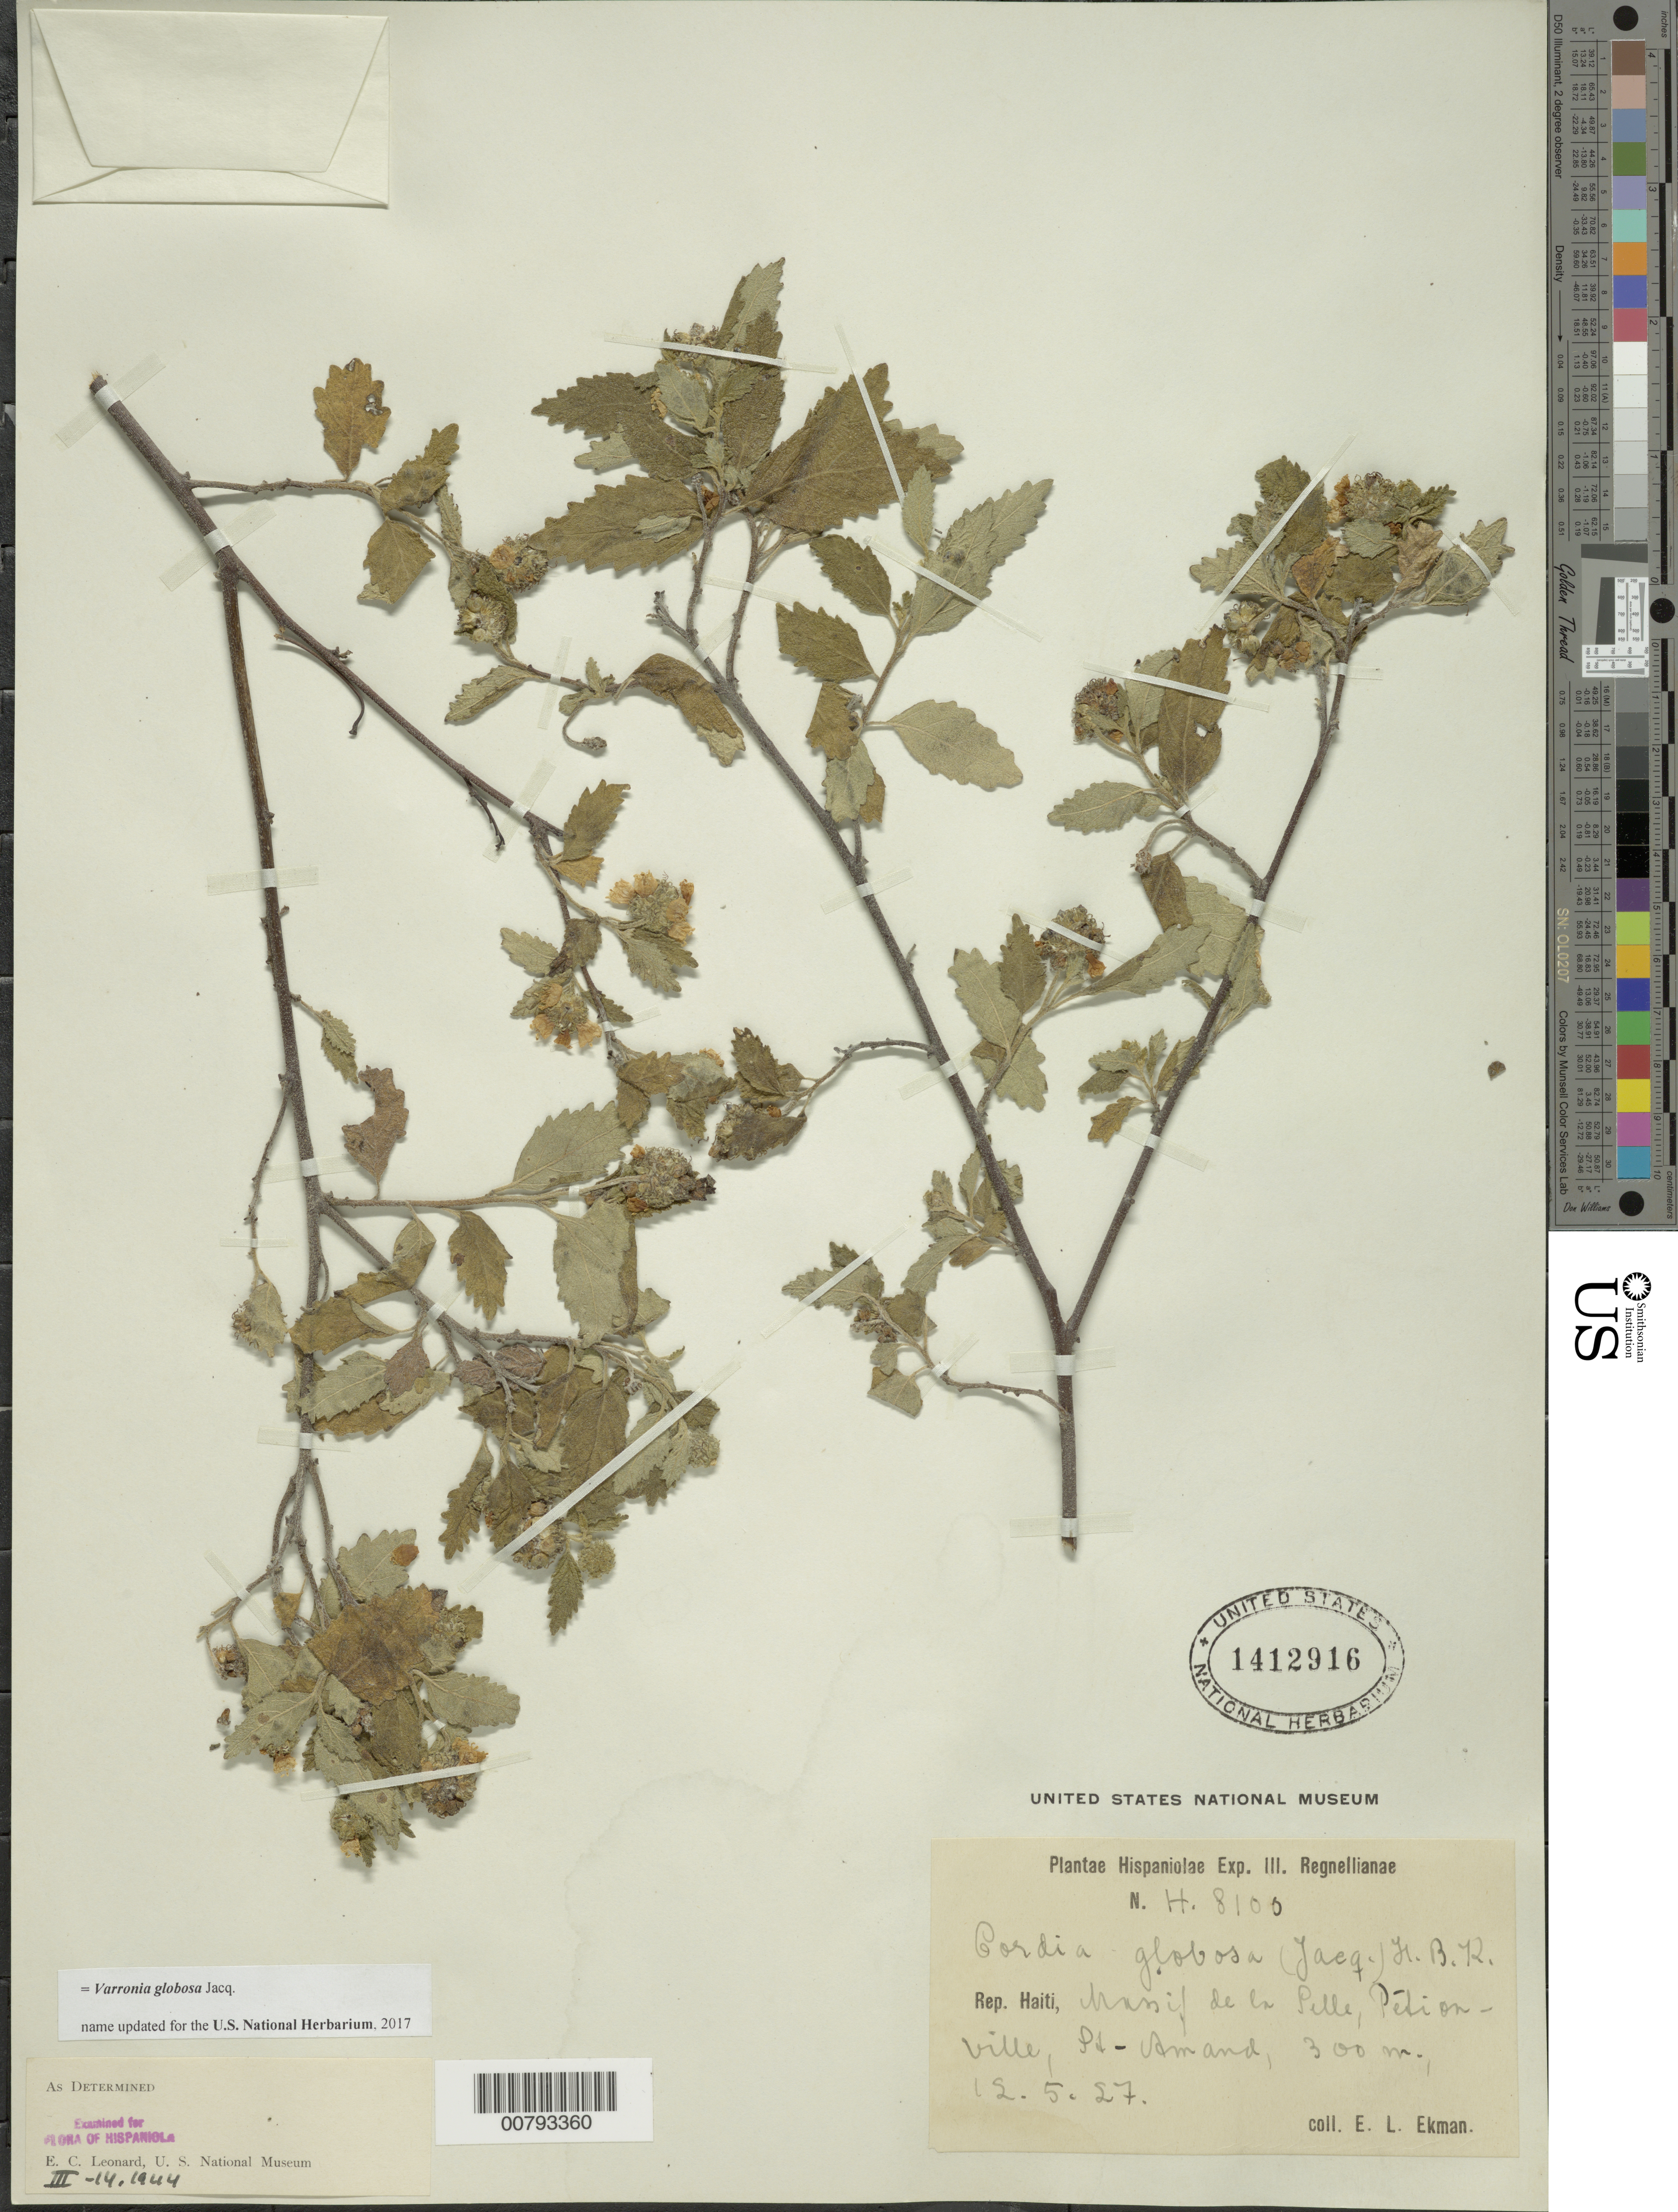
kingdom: Plantae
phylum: Tracheophyta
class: Magnoliopsida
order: Boraginales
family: Cordiaceae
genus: Varronia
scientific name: Varronia globosa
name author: Jacq.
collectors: E. L. Ekman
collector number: H 8100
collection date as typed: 12 May 1927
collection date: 1927-05-12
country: Haiti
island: Hispaniola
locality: Massif de la Selle, Pétionville, St. Amand.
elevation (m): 300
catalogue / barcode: US 1412916